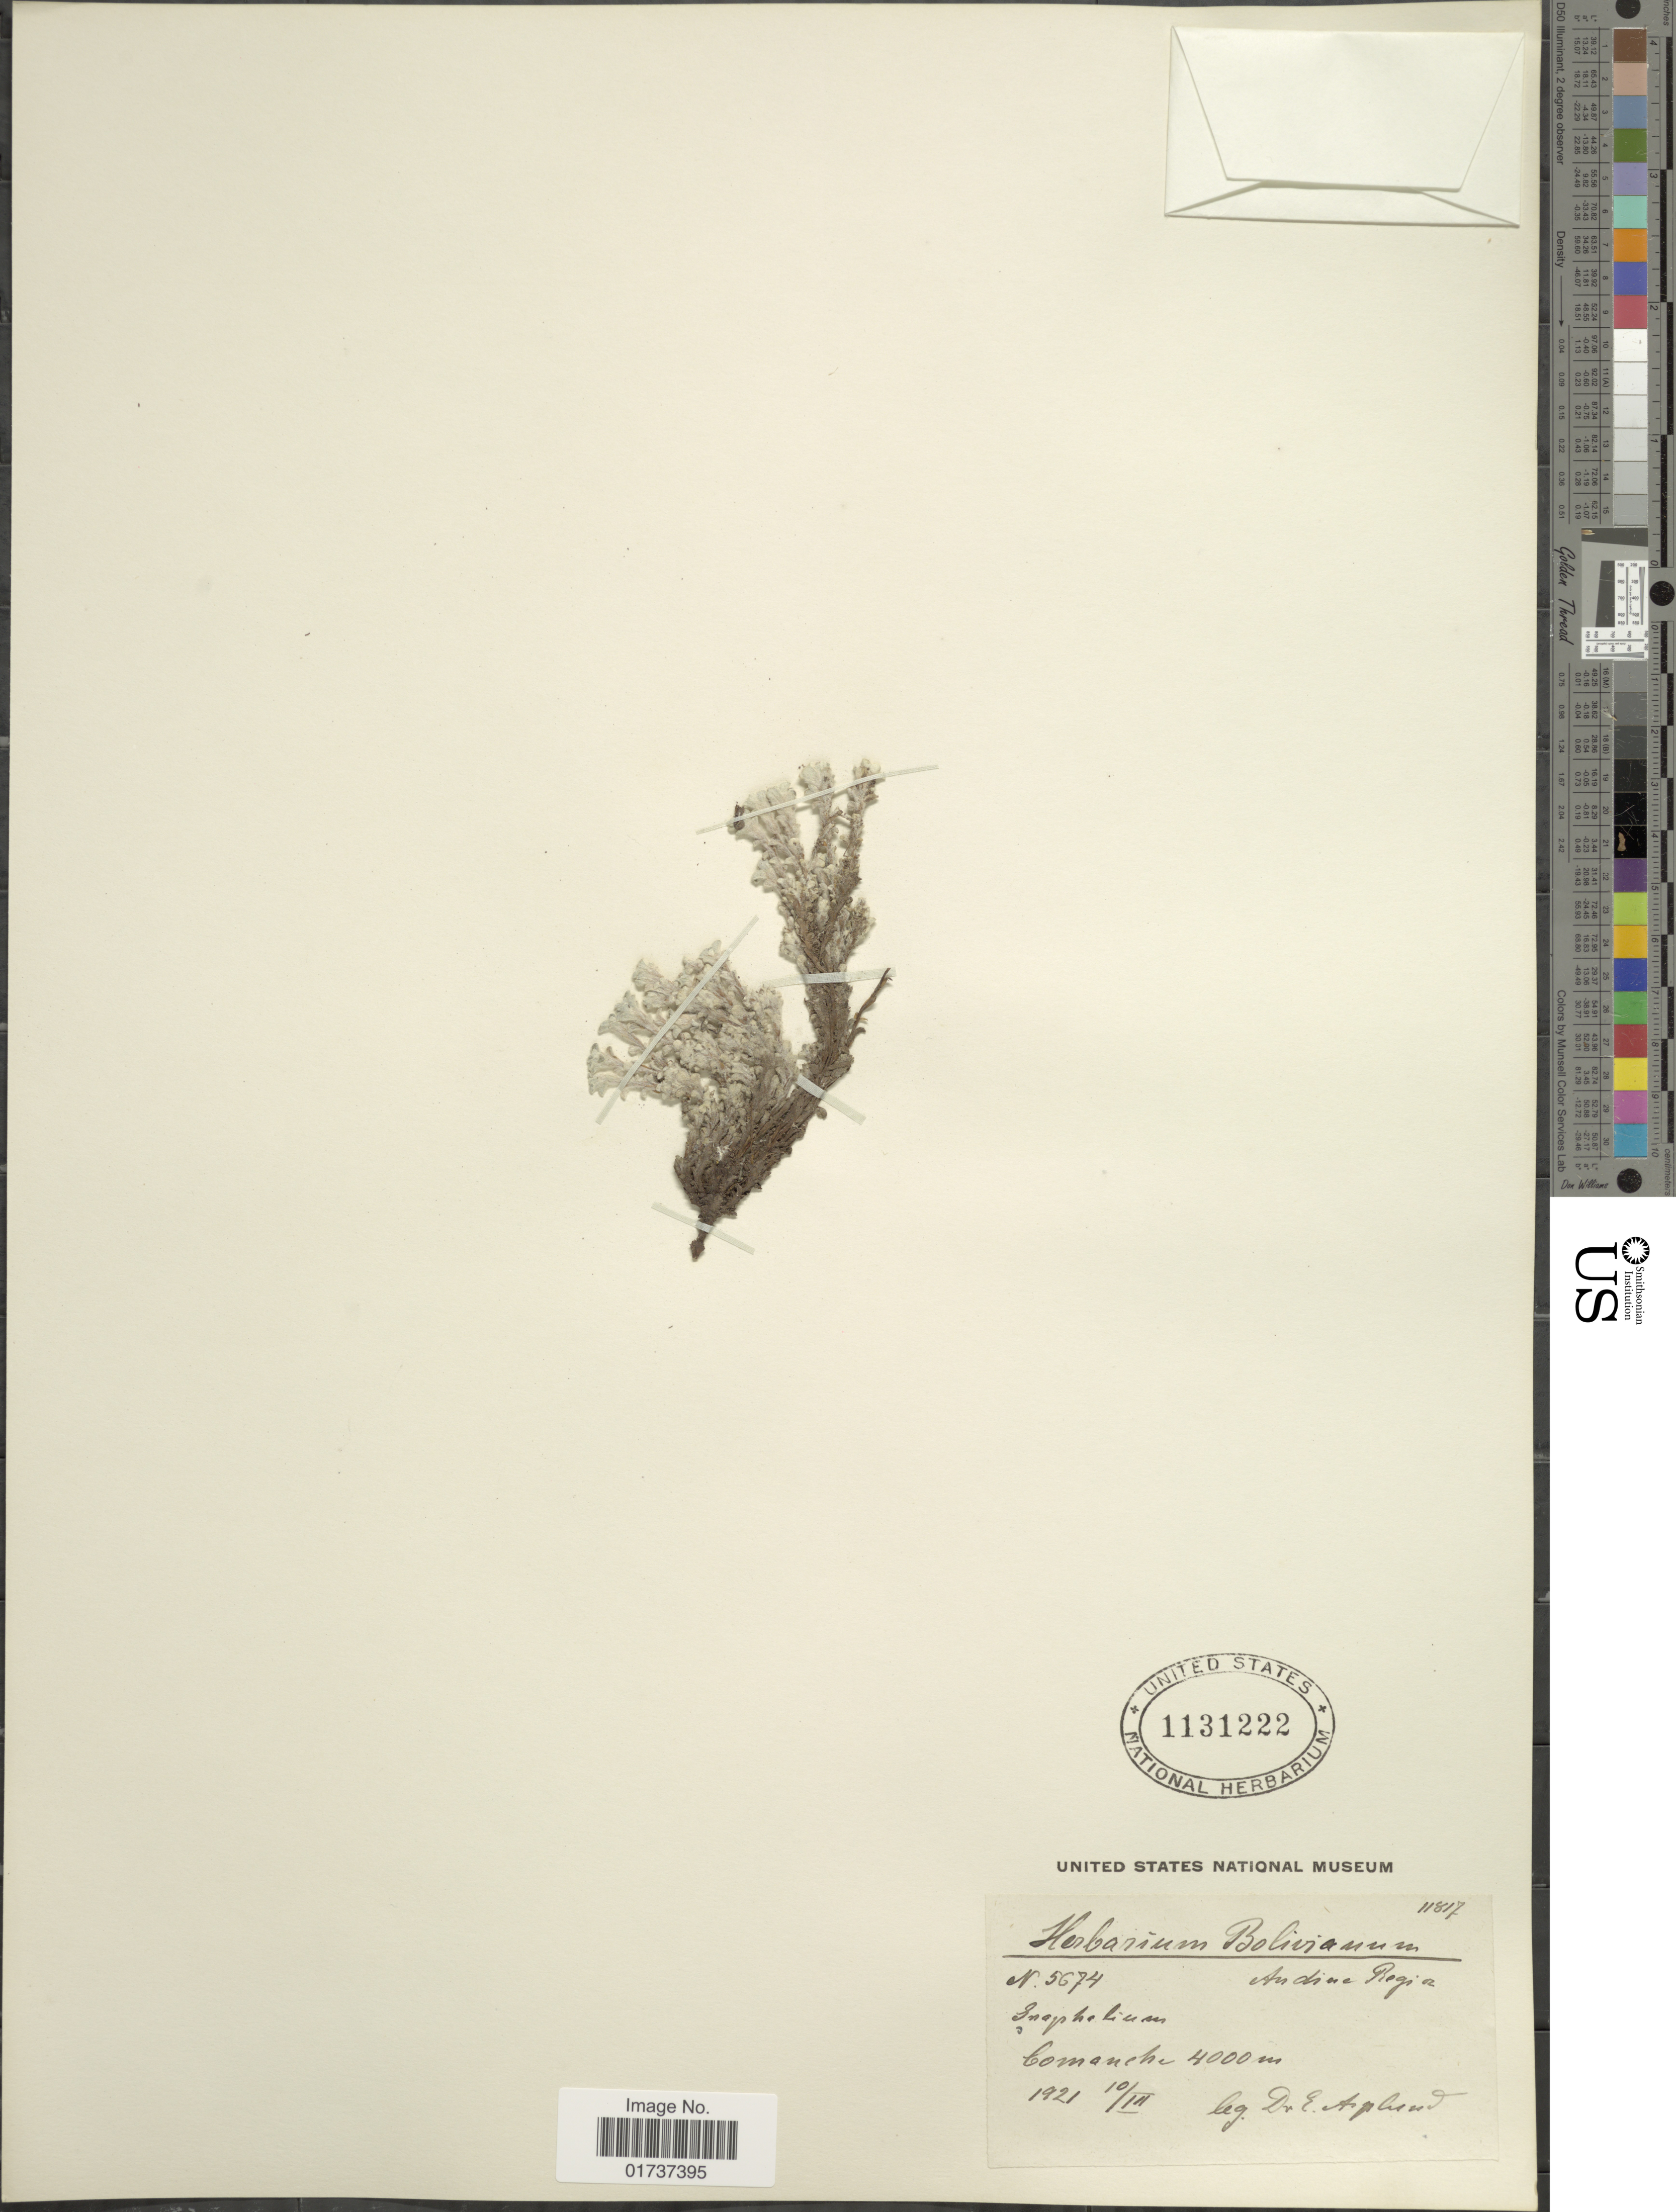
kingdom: Plantae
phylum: Tracheophyta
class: Magnoliopsida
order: Asterales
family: Asteraceae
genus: Gnaphalium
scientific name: Gnaphalium sp.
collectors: E. Asplund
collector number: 5674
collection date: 1921-03-10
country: Bolivia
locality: Andine Region, Comanche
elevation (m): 4000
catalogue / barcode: US 1131222